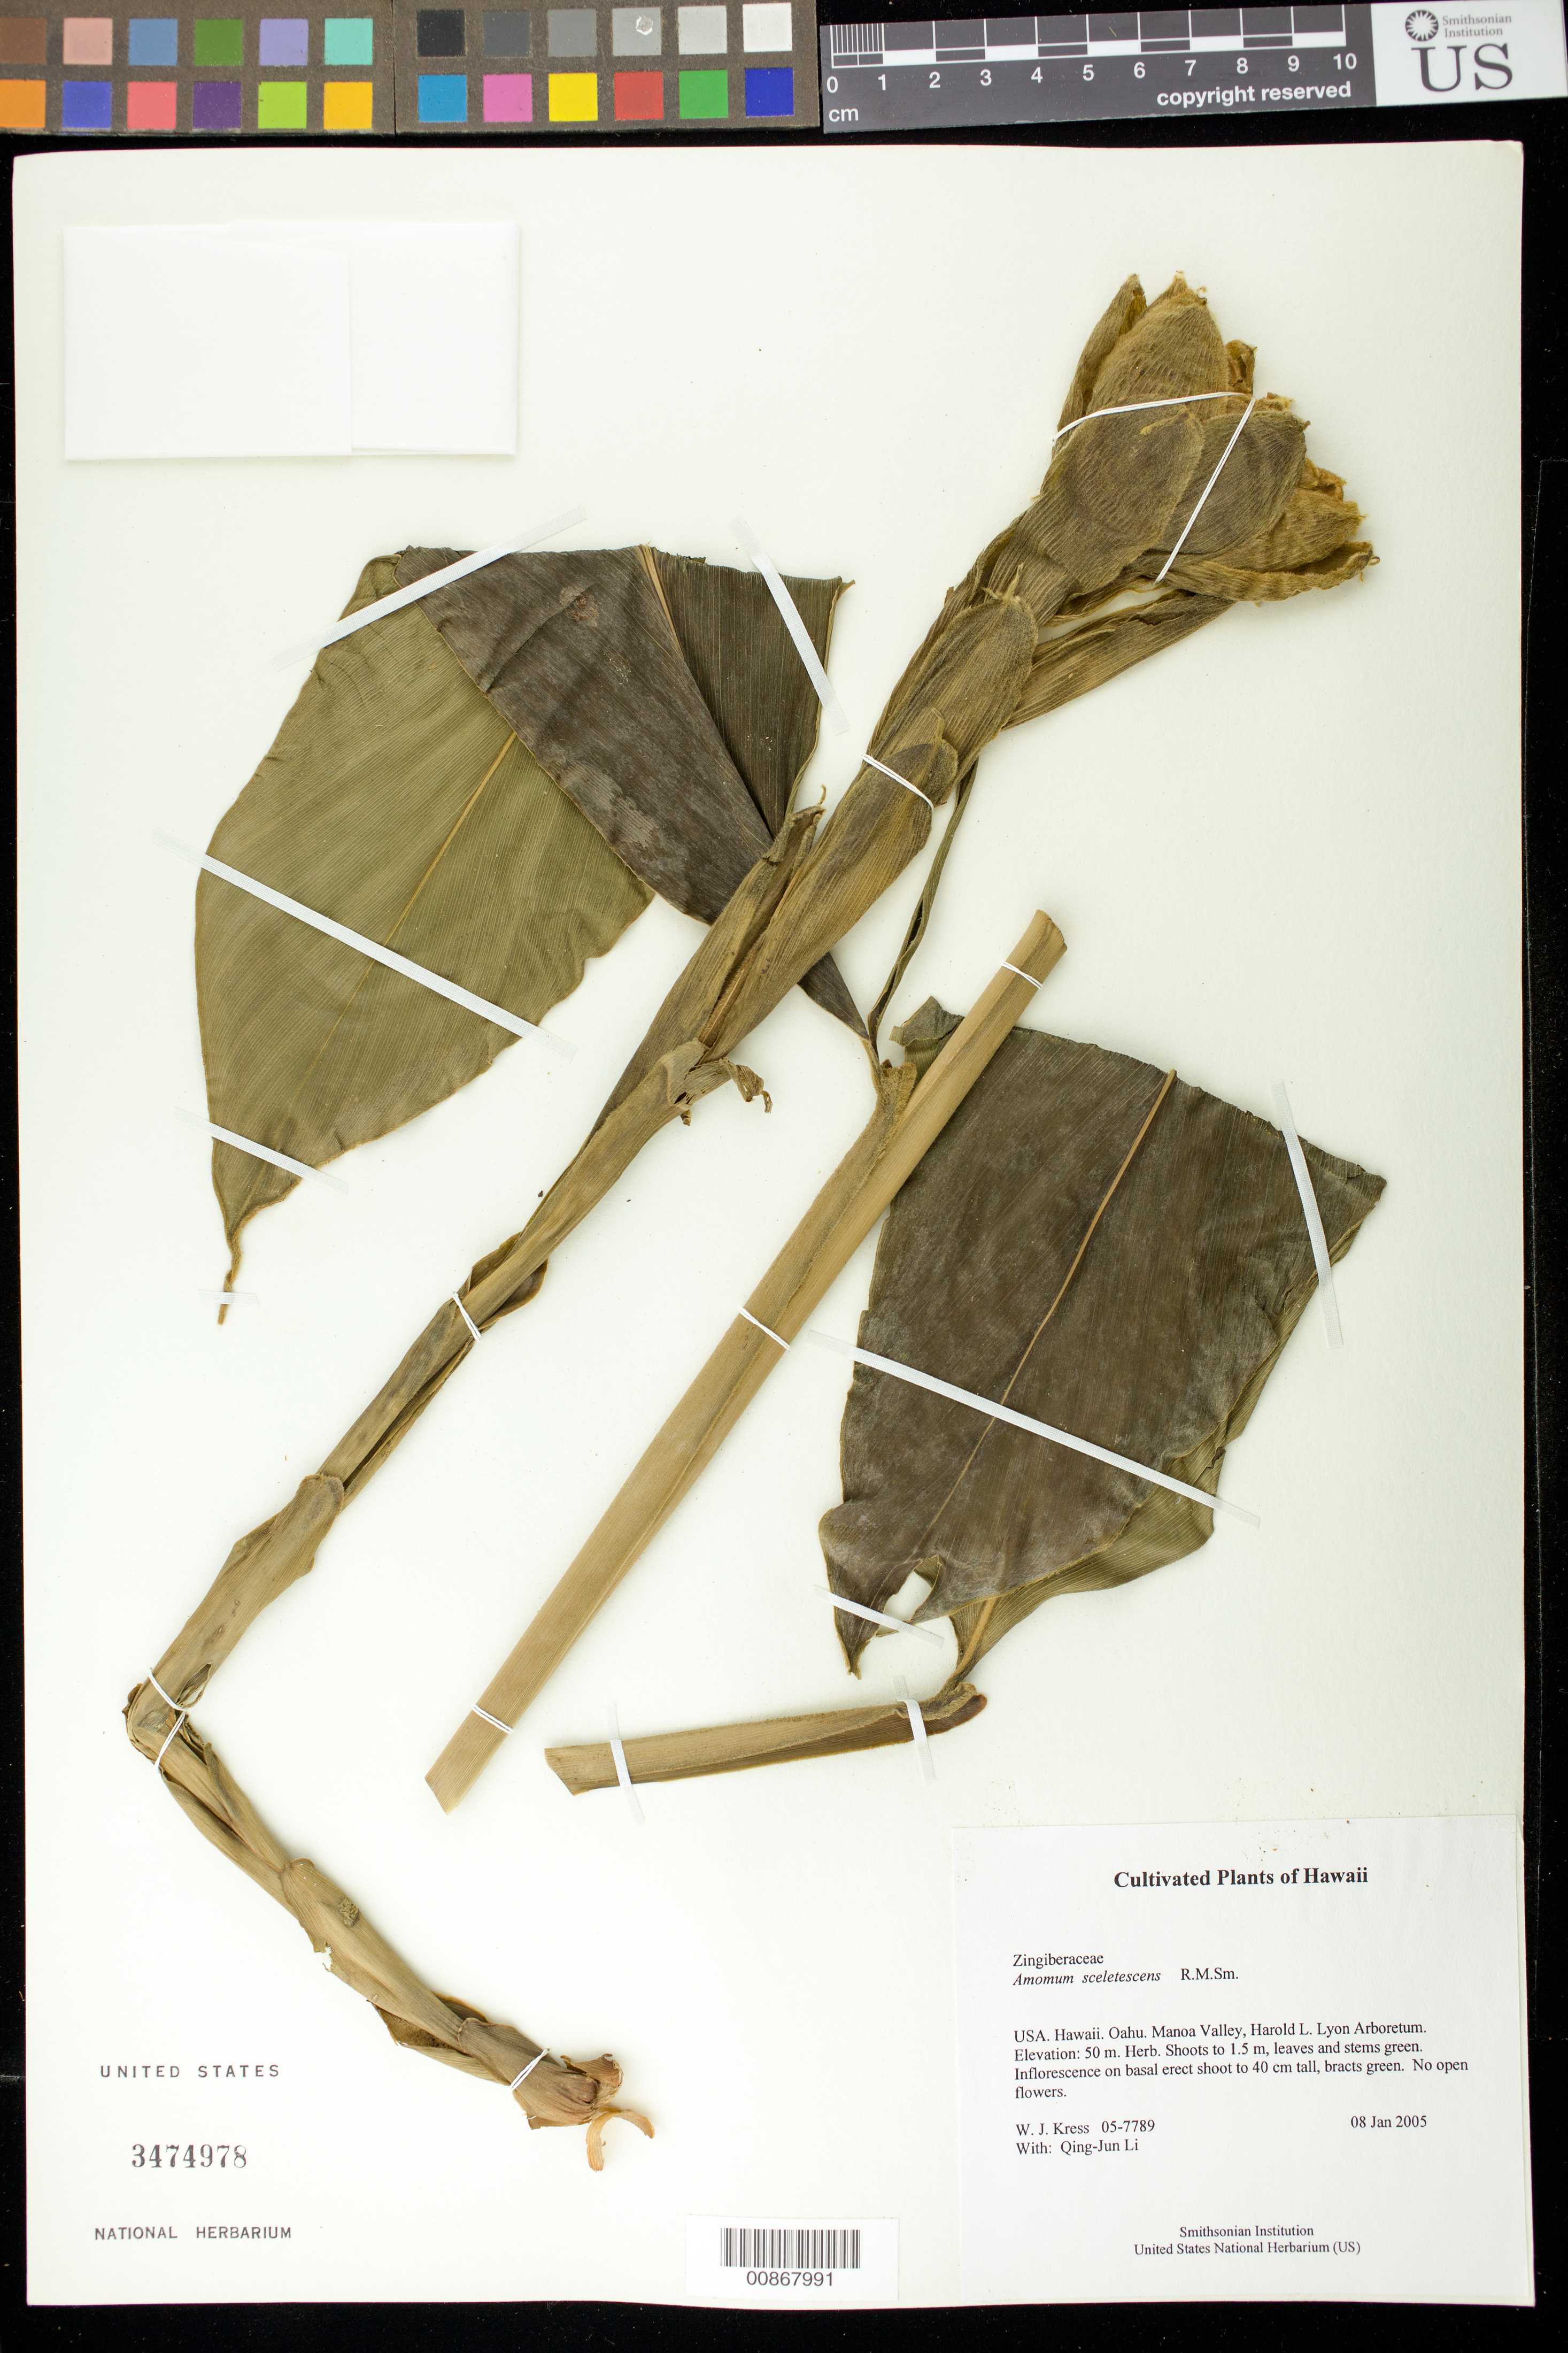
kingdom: Plantae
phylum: Tracheophyta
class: Liliopsida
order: Zingiberales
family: Zingiberaceae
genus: Amomum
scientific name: Amomum sceletescens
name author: R.M. Sm.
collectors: W. J. Kress & Q. J. Li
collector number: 05-7789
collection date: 2005-01-08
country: United States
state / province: Hawaii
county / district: Honolulu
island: Oahu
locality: Manoa Valley, Harold L. Lyon Arboretum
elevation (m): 50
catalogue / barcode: US 3474978